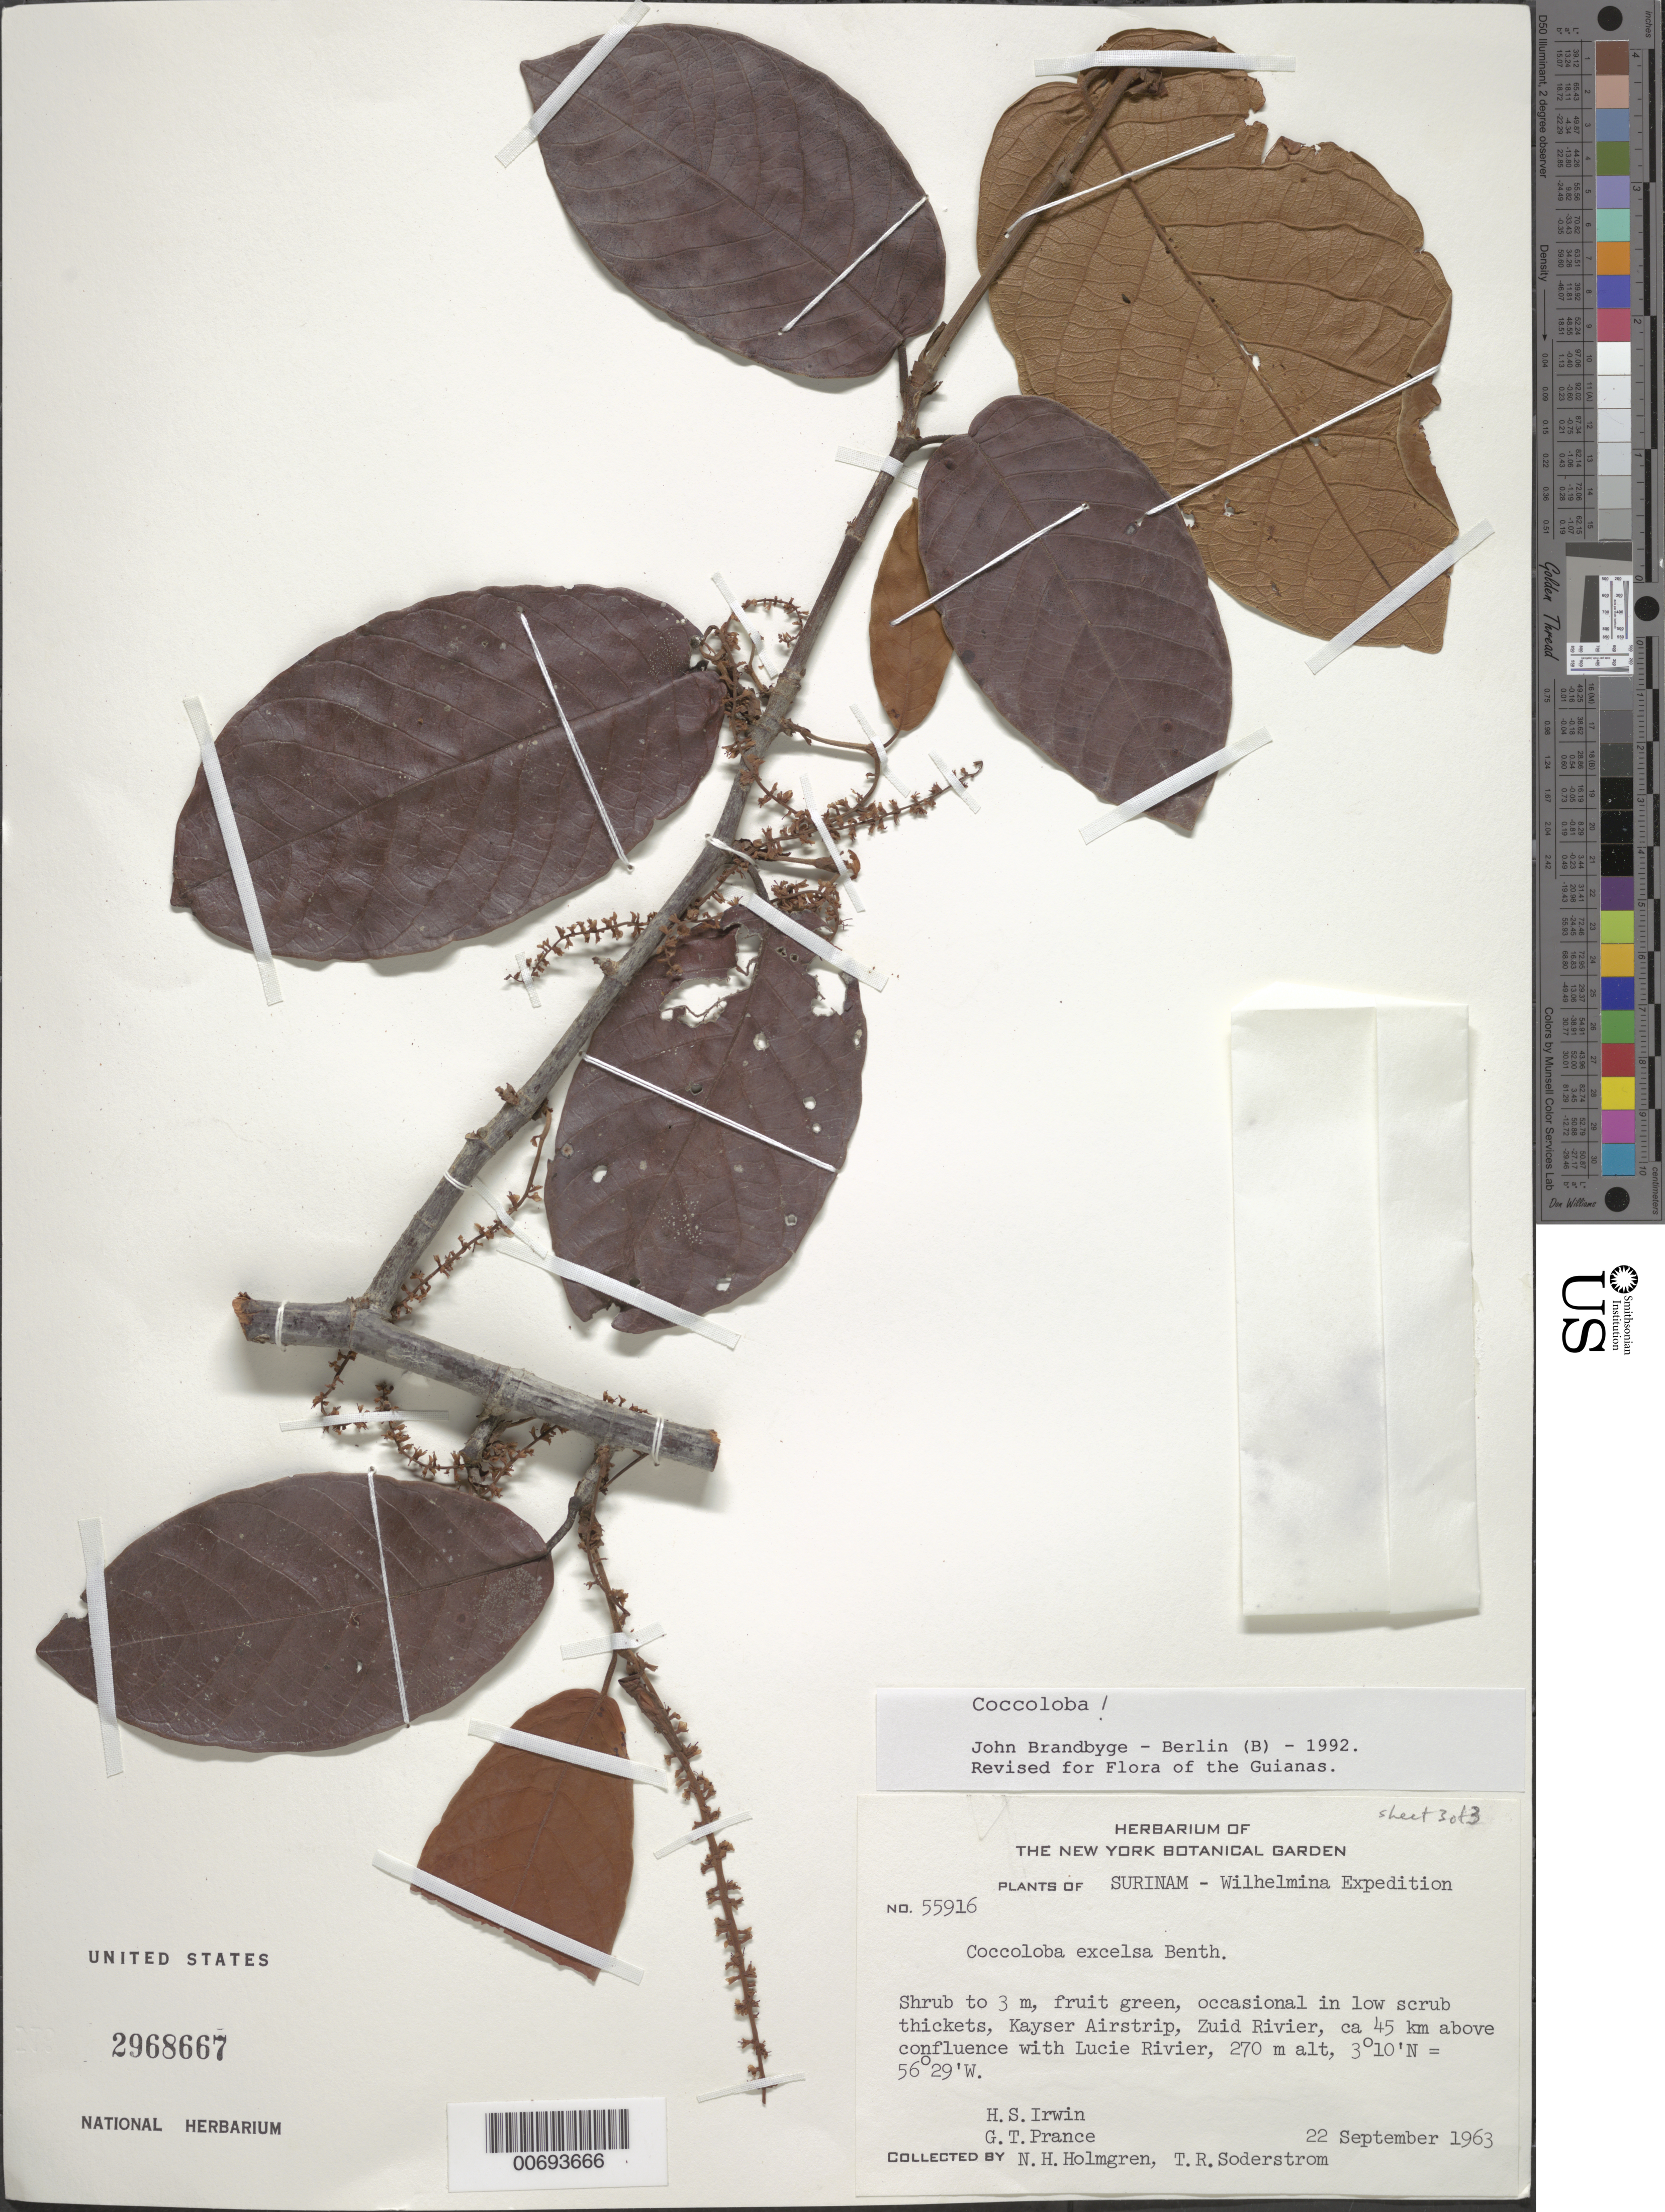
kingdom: Plantae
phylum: Tracheophyta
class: Magnoliopsida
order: Caryophyllales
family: Polygonaceae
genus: Coccoloba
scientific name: Coccoloba excelsa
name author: Benth.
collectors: H. Irwin, G. T. Prance, N. H. Holmgren & T. R. Soderstrom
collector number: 55916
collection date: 1963-09-22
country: Suriname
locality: Surinam - Wilhelmina. Kayser Airstrip, Zuid Rivier, ca 45 km above confluence with Lucie Rivier.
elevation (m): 270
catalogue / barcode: US 2968667